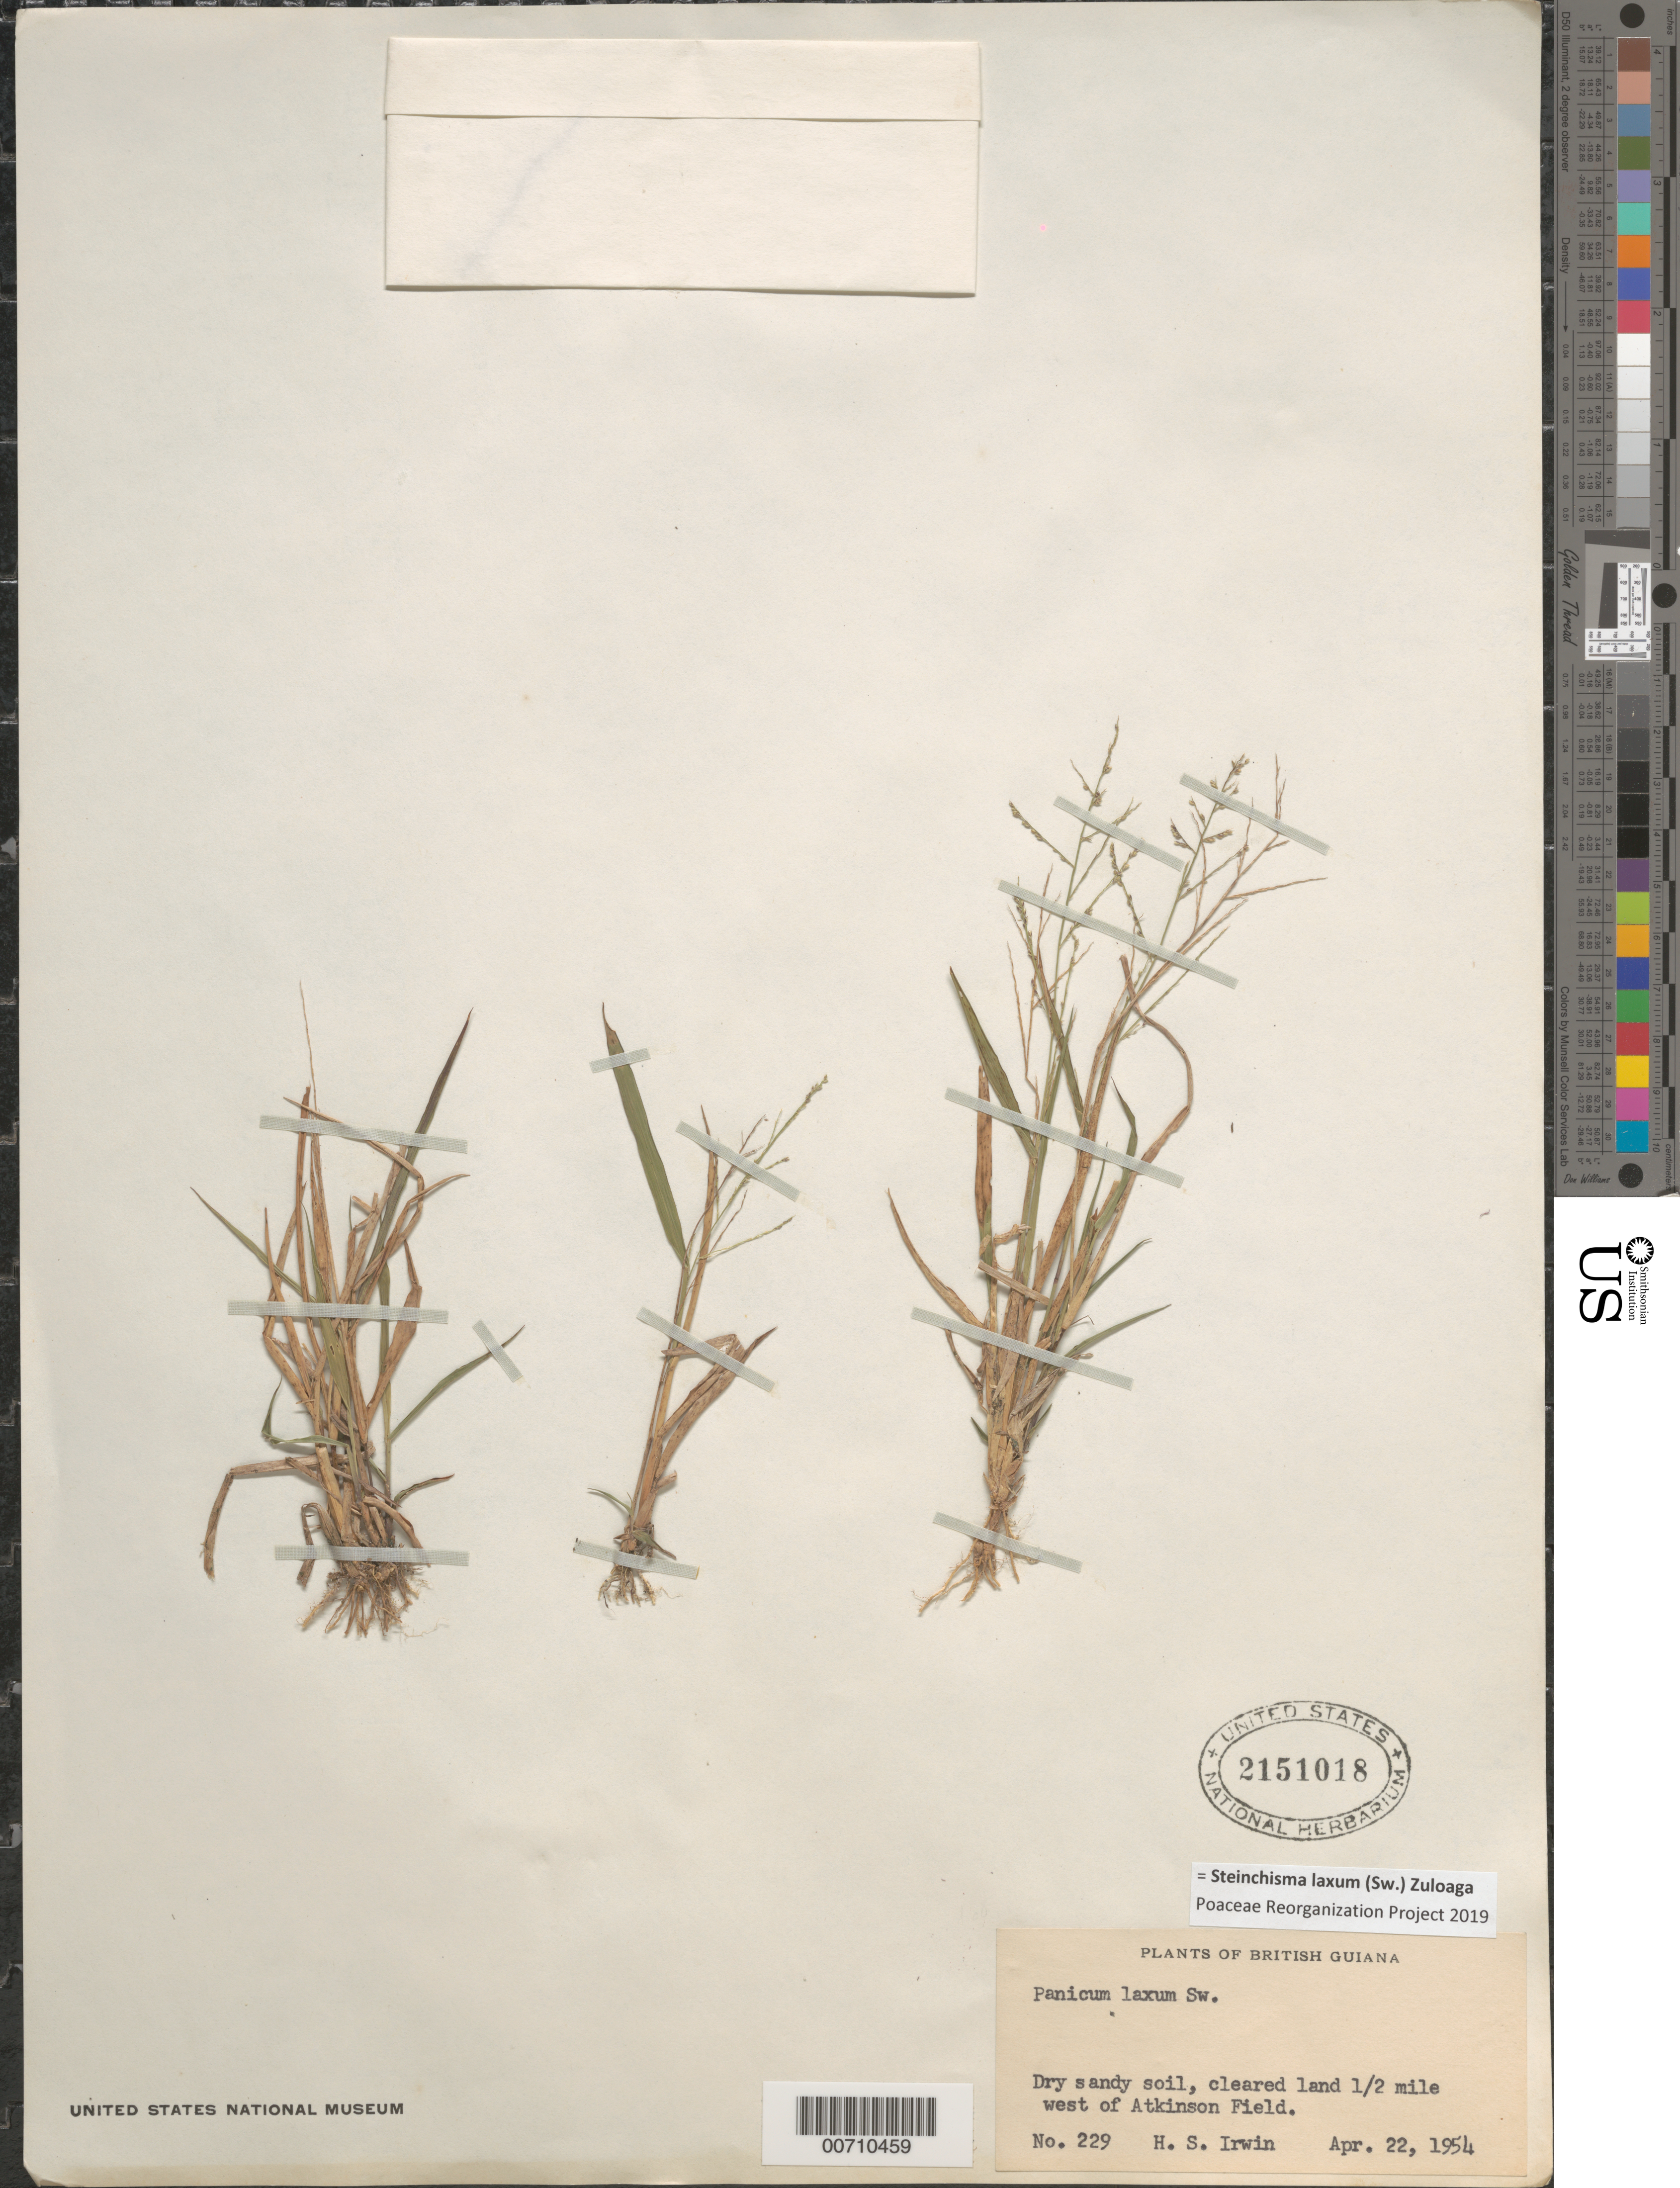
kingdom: Plantae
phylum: Tracheophyta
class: Liliopsida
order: Poales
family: Poaceae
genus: Panicum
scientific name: Panicum laxum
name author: Sw.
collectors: H. Irwin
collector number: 229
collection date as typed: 22-Apr-54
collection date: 1954-04-22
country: Guyana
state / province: Demerara-Mahaica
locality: Atkinson Field, 0.5 mi. W of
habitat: Dry, sandy soil, cleared land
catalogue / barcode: US 2151018